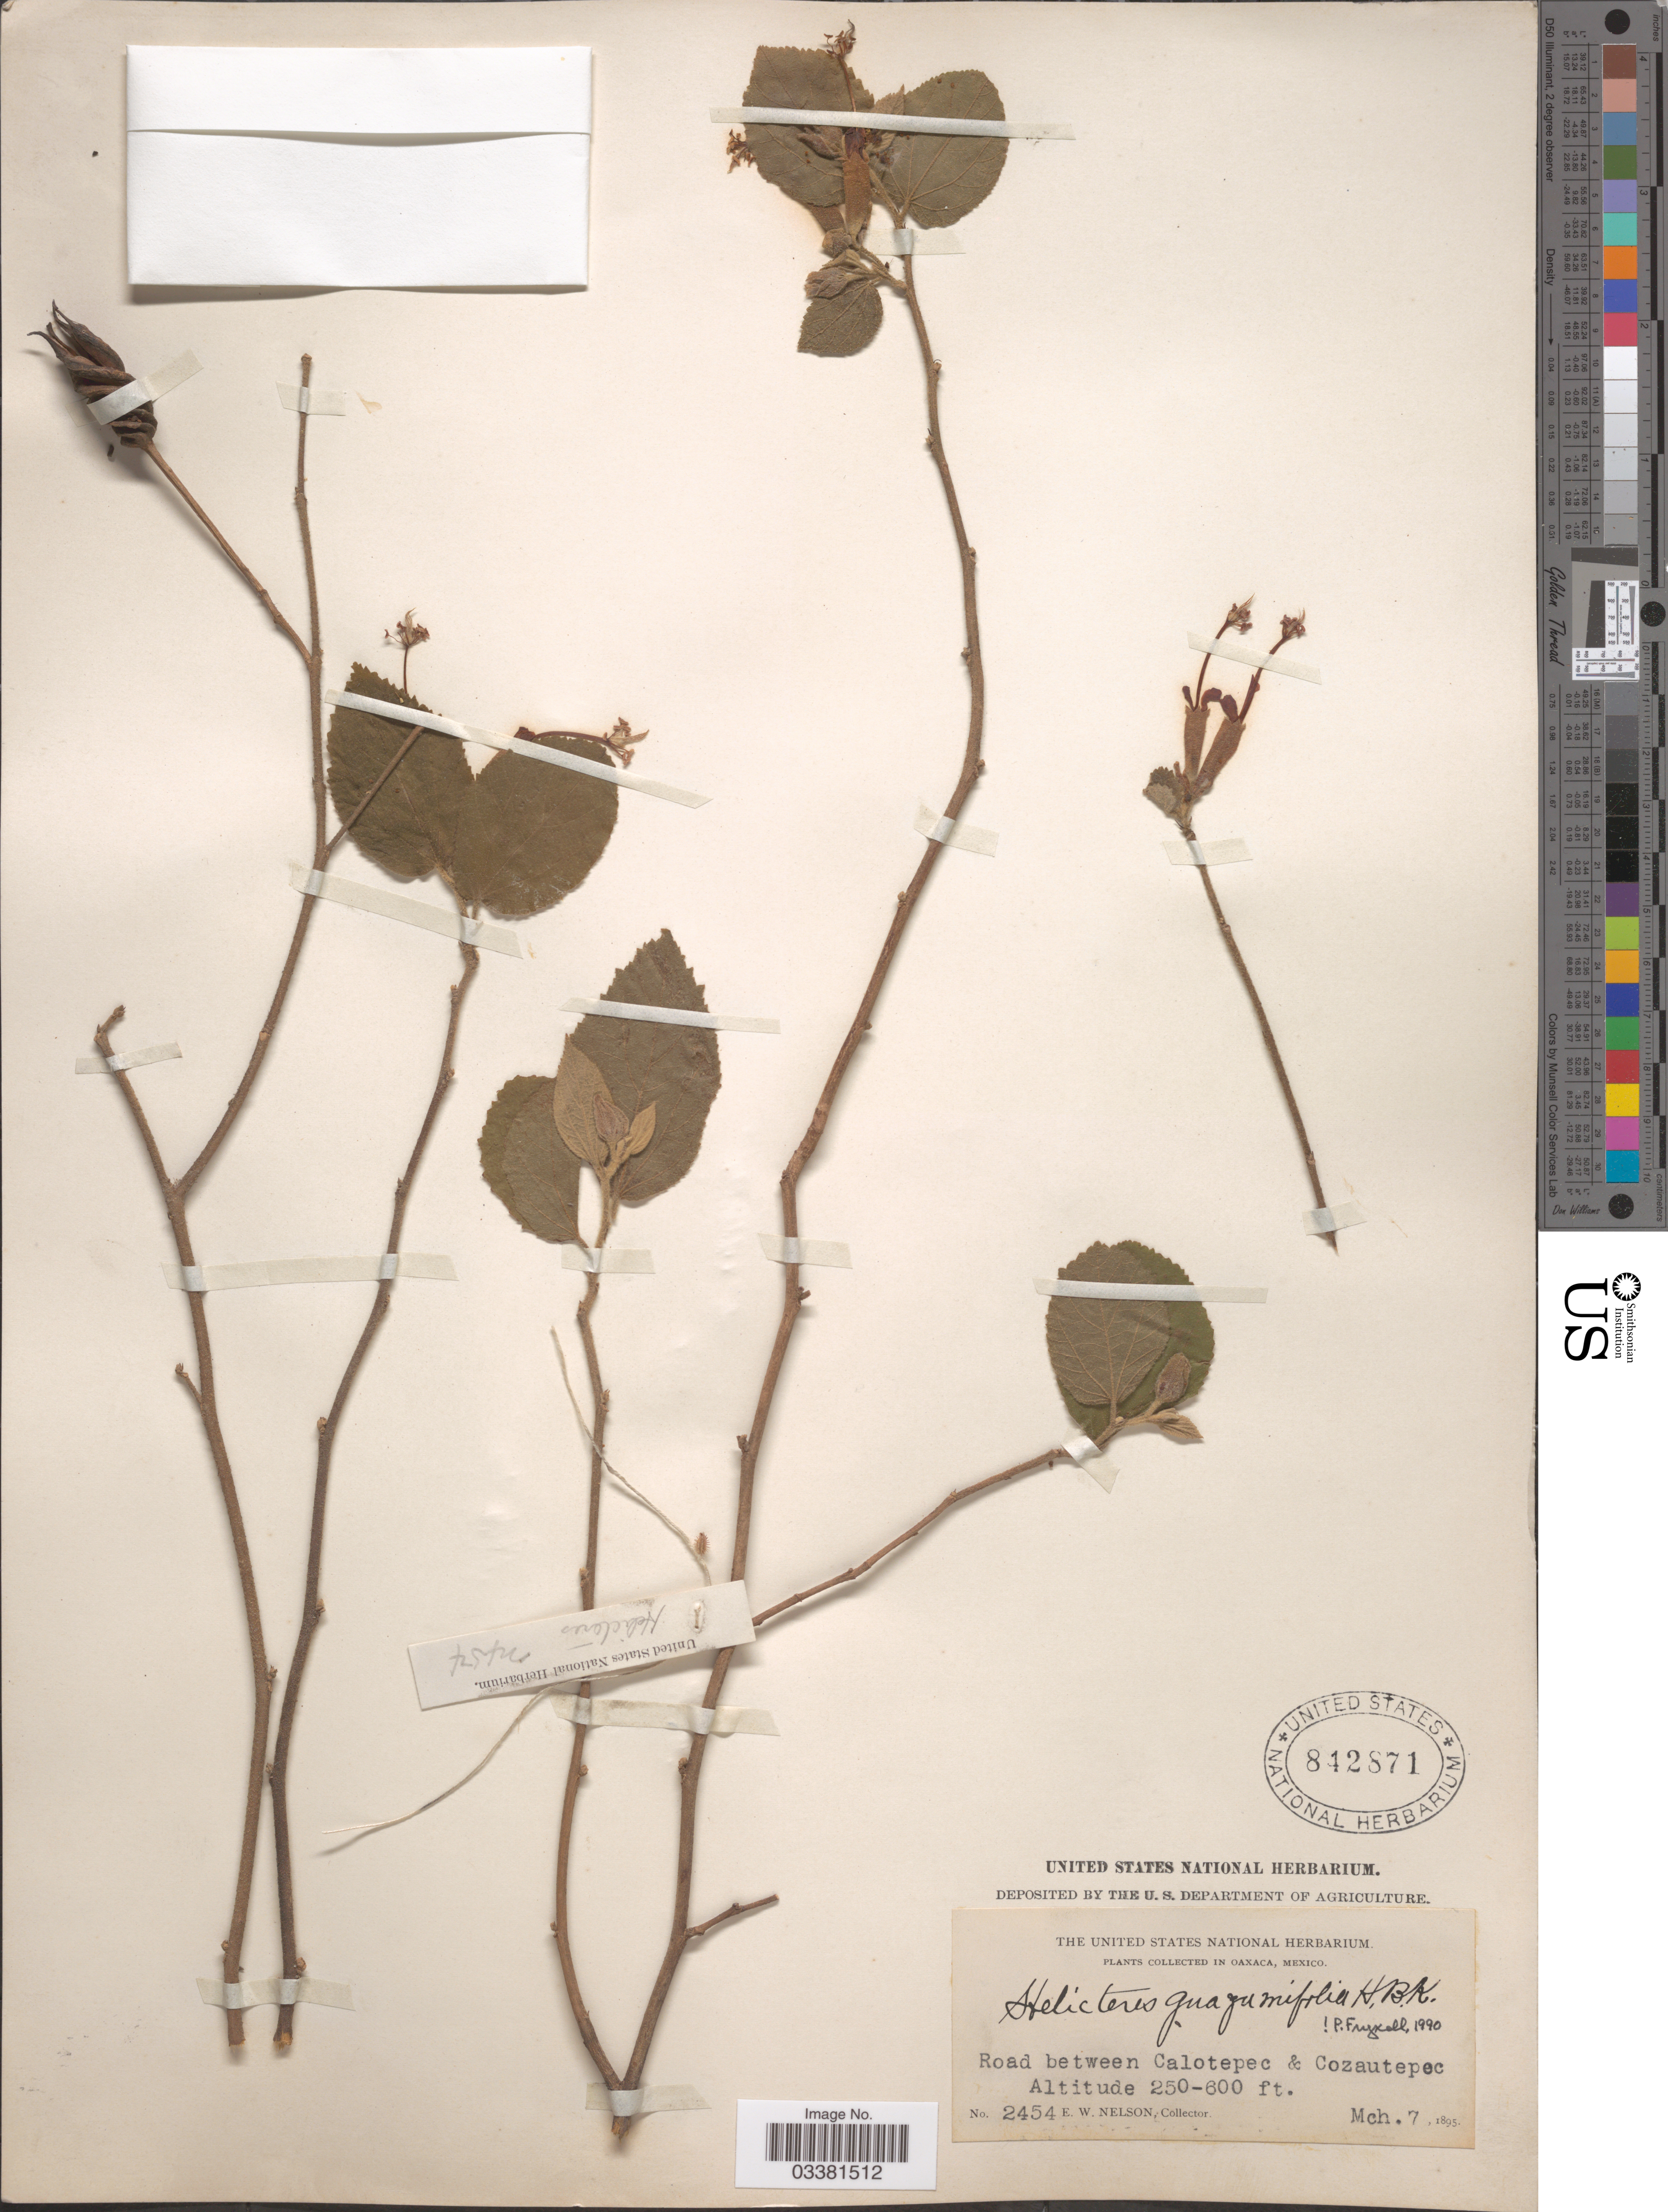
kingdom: Plantae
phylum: Tracheophyta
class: Magnoliopsida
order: Malvales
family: Malvaceae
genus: Helicteres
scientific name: Helicteres guazumifolia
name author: Kunth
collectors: E. W. Nelson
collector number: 2454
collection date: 1895-03-07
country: Mexico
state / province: Oaxaca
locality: Road between Calotepec & Cozautepec.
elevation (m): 76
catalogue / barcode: US 842871